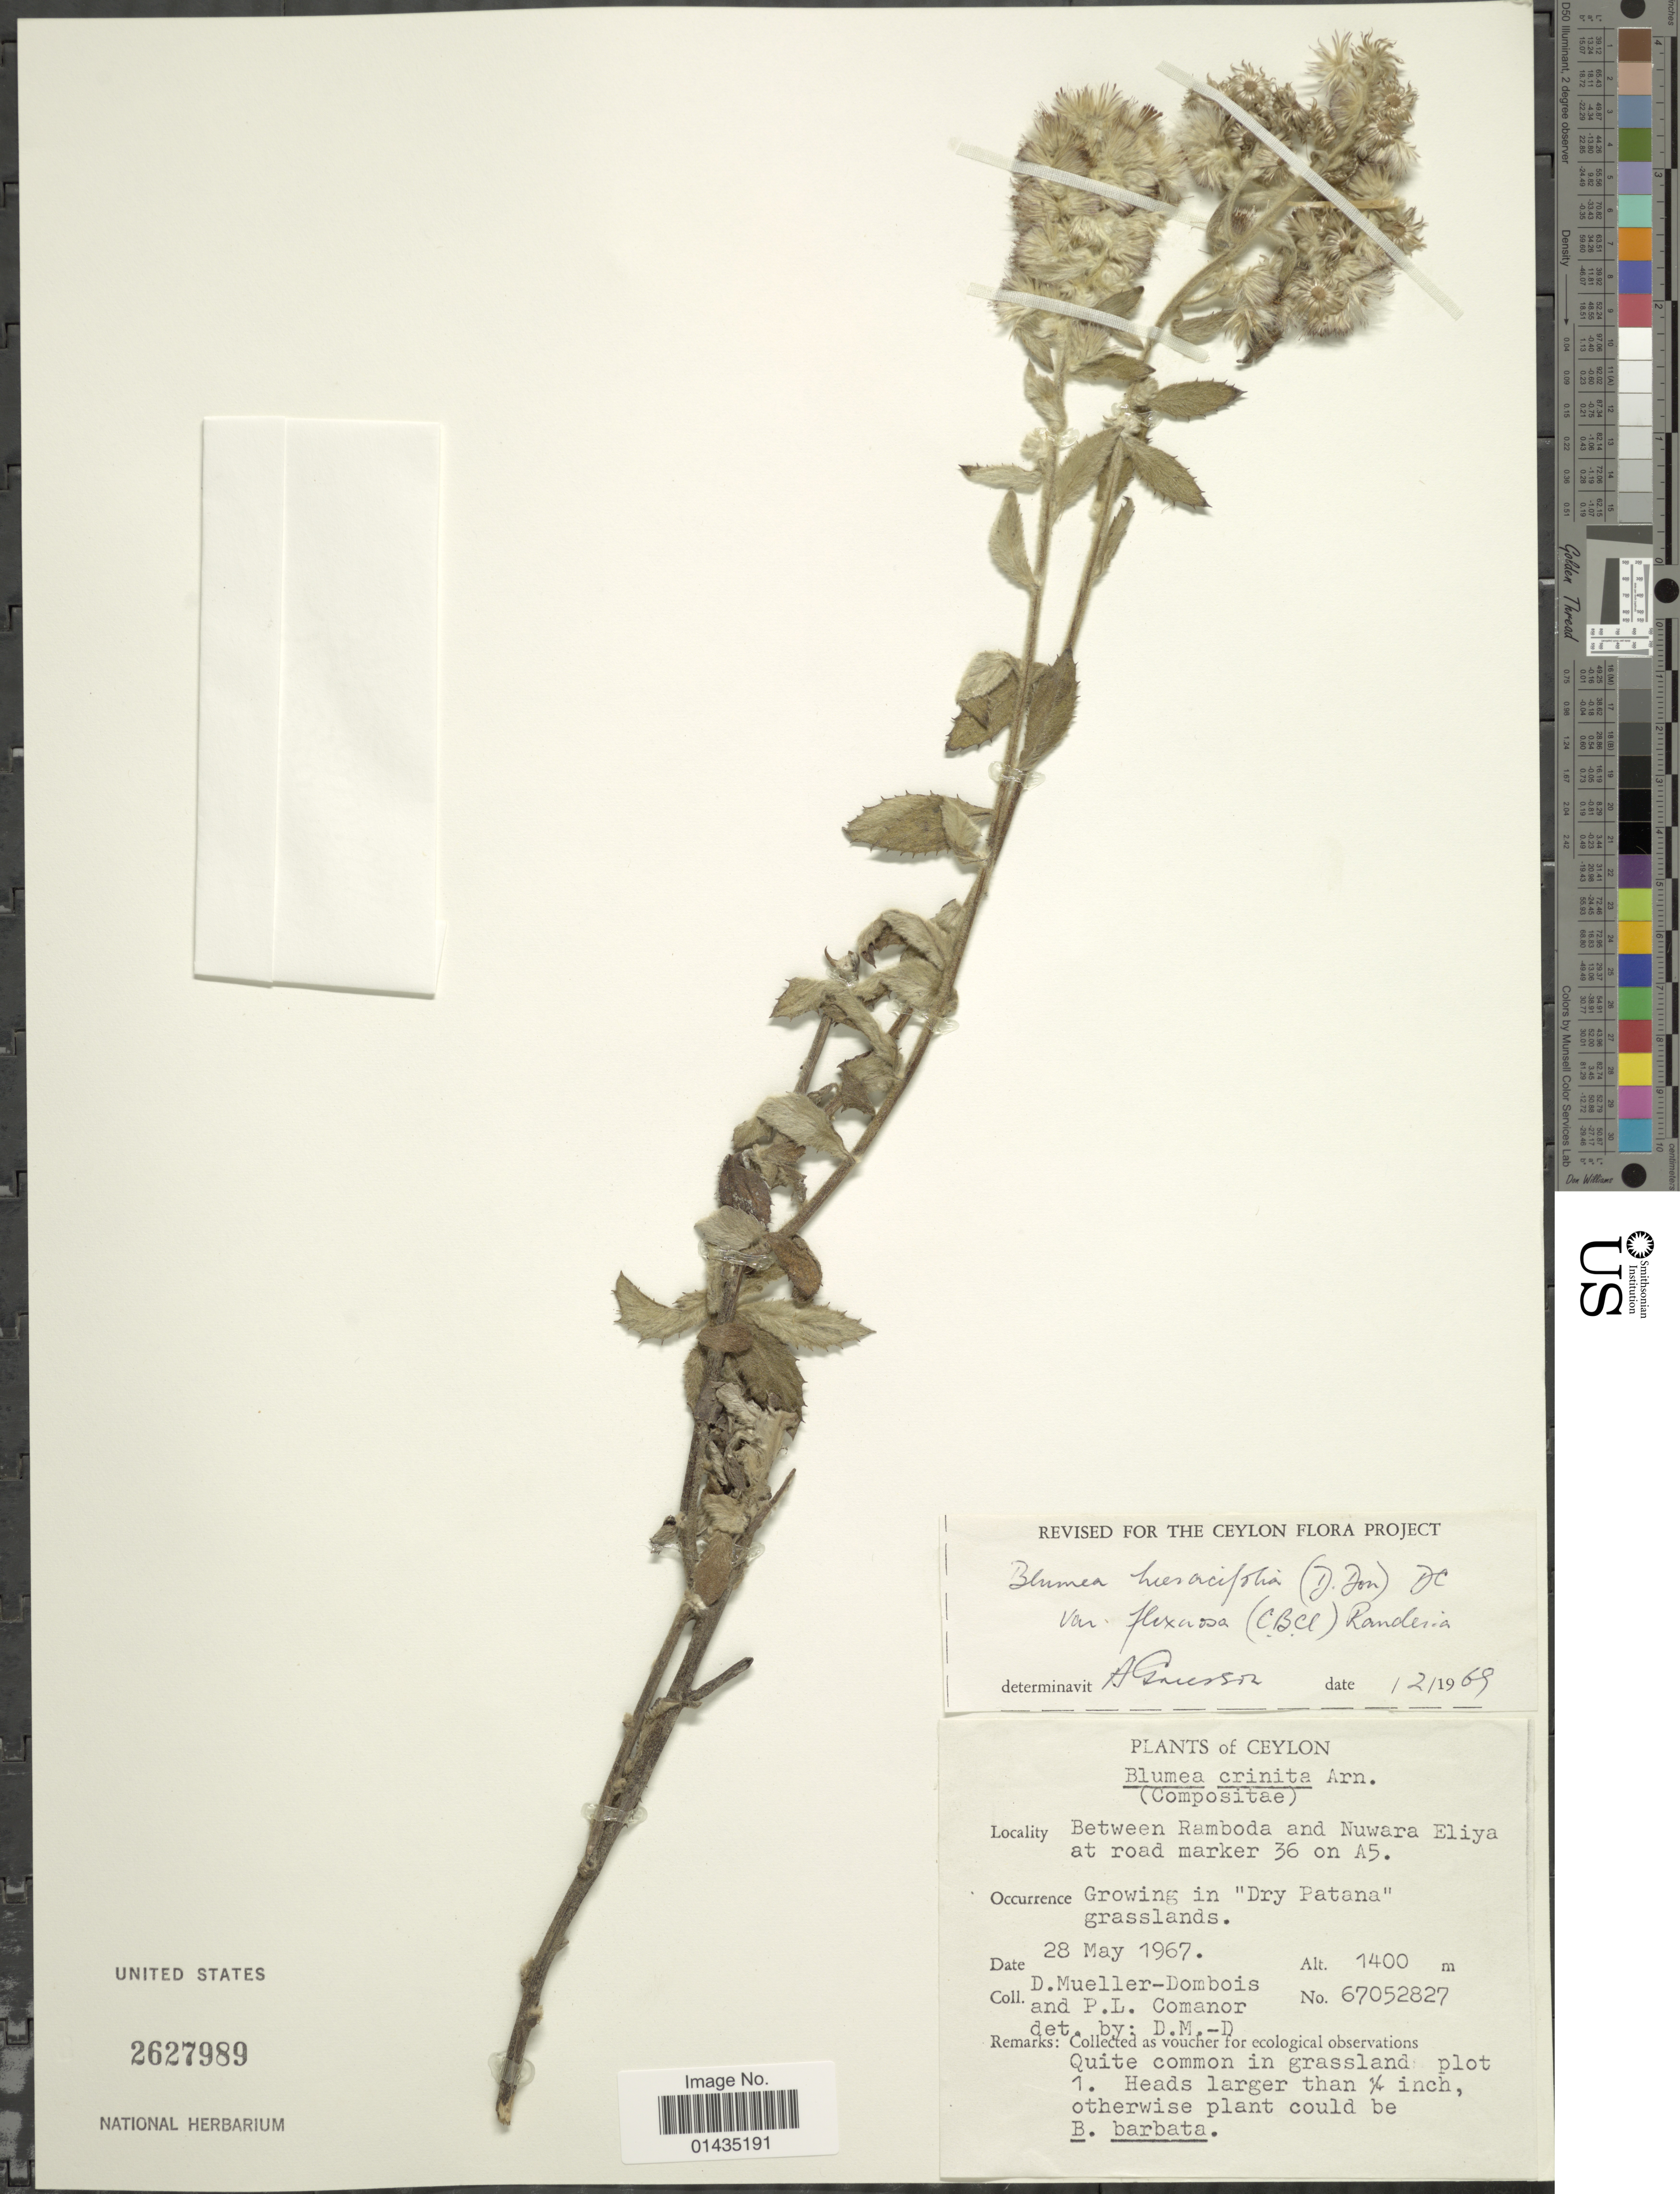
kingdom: Plantae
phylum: Tracheophyta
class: Magnoliopsida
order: Asterales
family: Asteraceae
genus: Blumea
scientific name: Blumea hieraciifolia var. flexuosa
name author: (C.B. Clarke) Randeria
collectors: D. Mueller-Dombois & P. Comanor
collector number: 67052827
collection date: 1967-05-28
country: Sri Lanka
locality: Ceylon, between Ramboda and Nuwara Eliya at road marker 36 on A5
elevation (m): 1400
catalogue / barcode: US 2627989